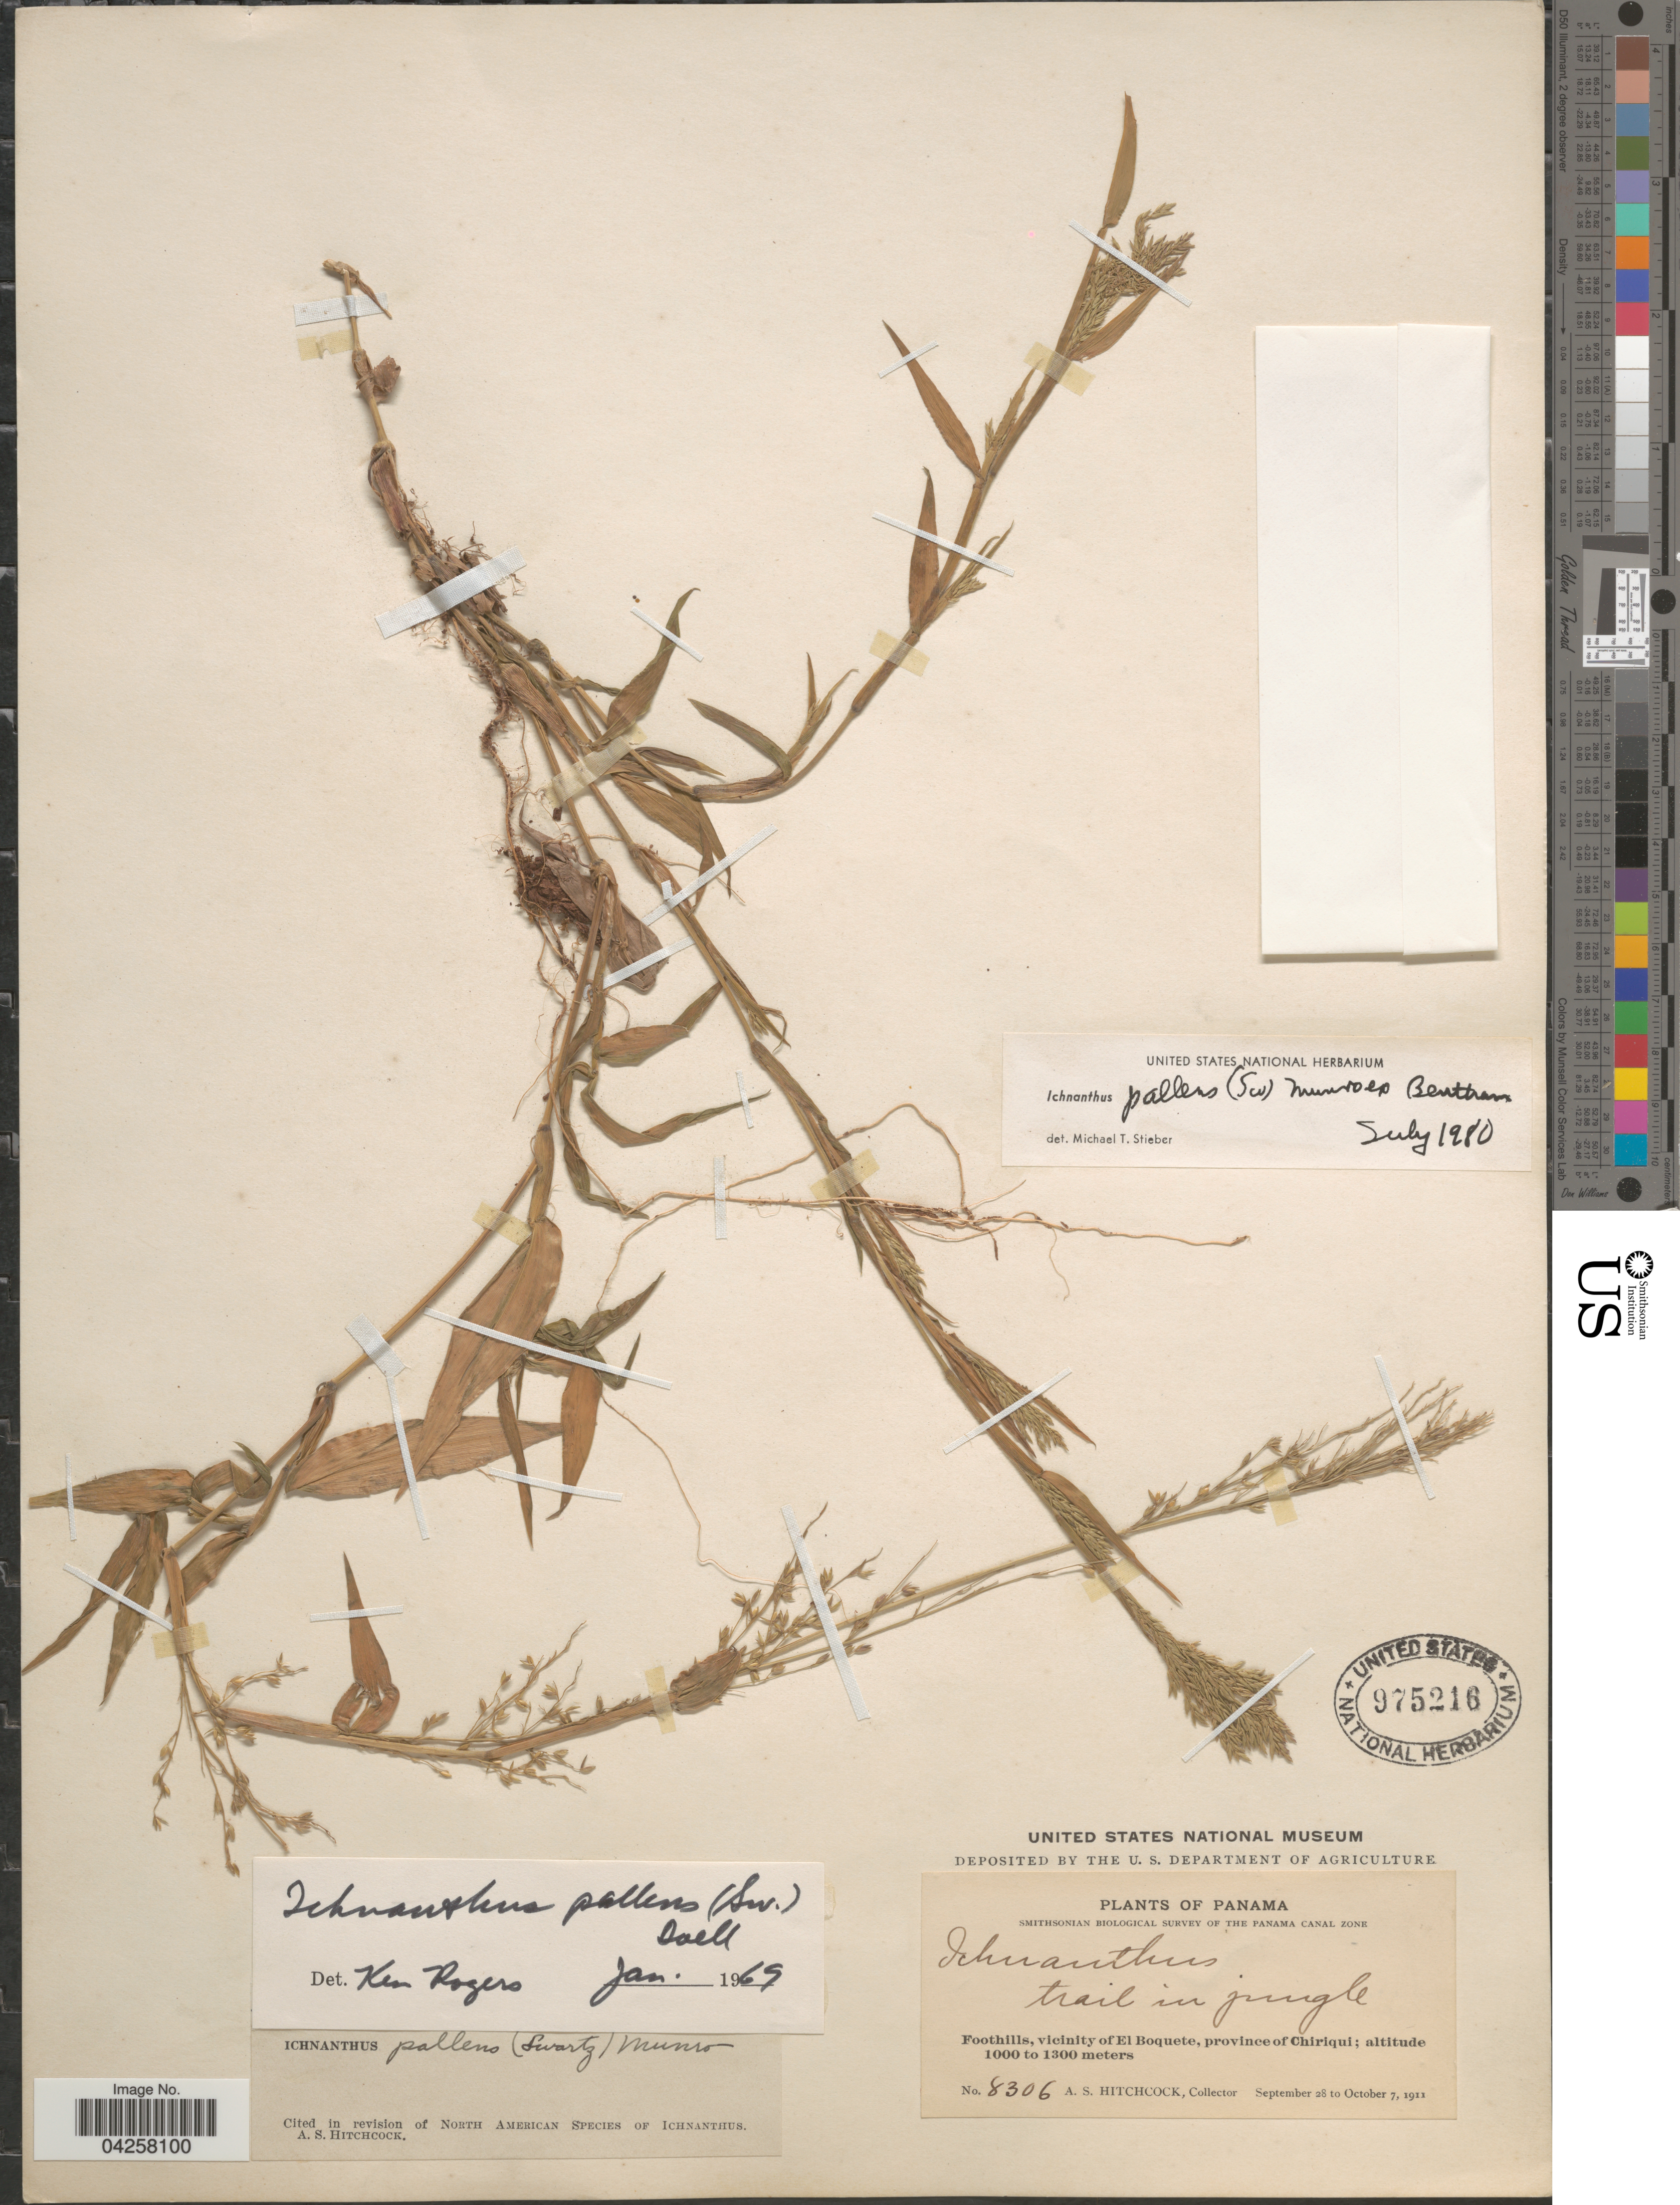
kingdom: Plantae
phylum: Tracheophyta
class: Liliopsida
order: Poales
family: Poaceae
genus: Ichnanthus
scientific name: Ichnanthus pallens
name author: (Sw.) Munro ex Benth.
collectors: A. S. Hitchcock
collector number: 8306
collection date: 1911-09-28/1911-10-07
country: Panama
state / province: Chiriqui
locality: Smithsonian Biological Survey of the Panama Canal Zone. Foothills, vicinity of El Boquete.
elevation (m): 1000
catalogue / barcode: US 975216